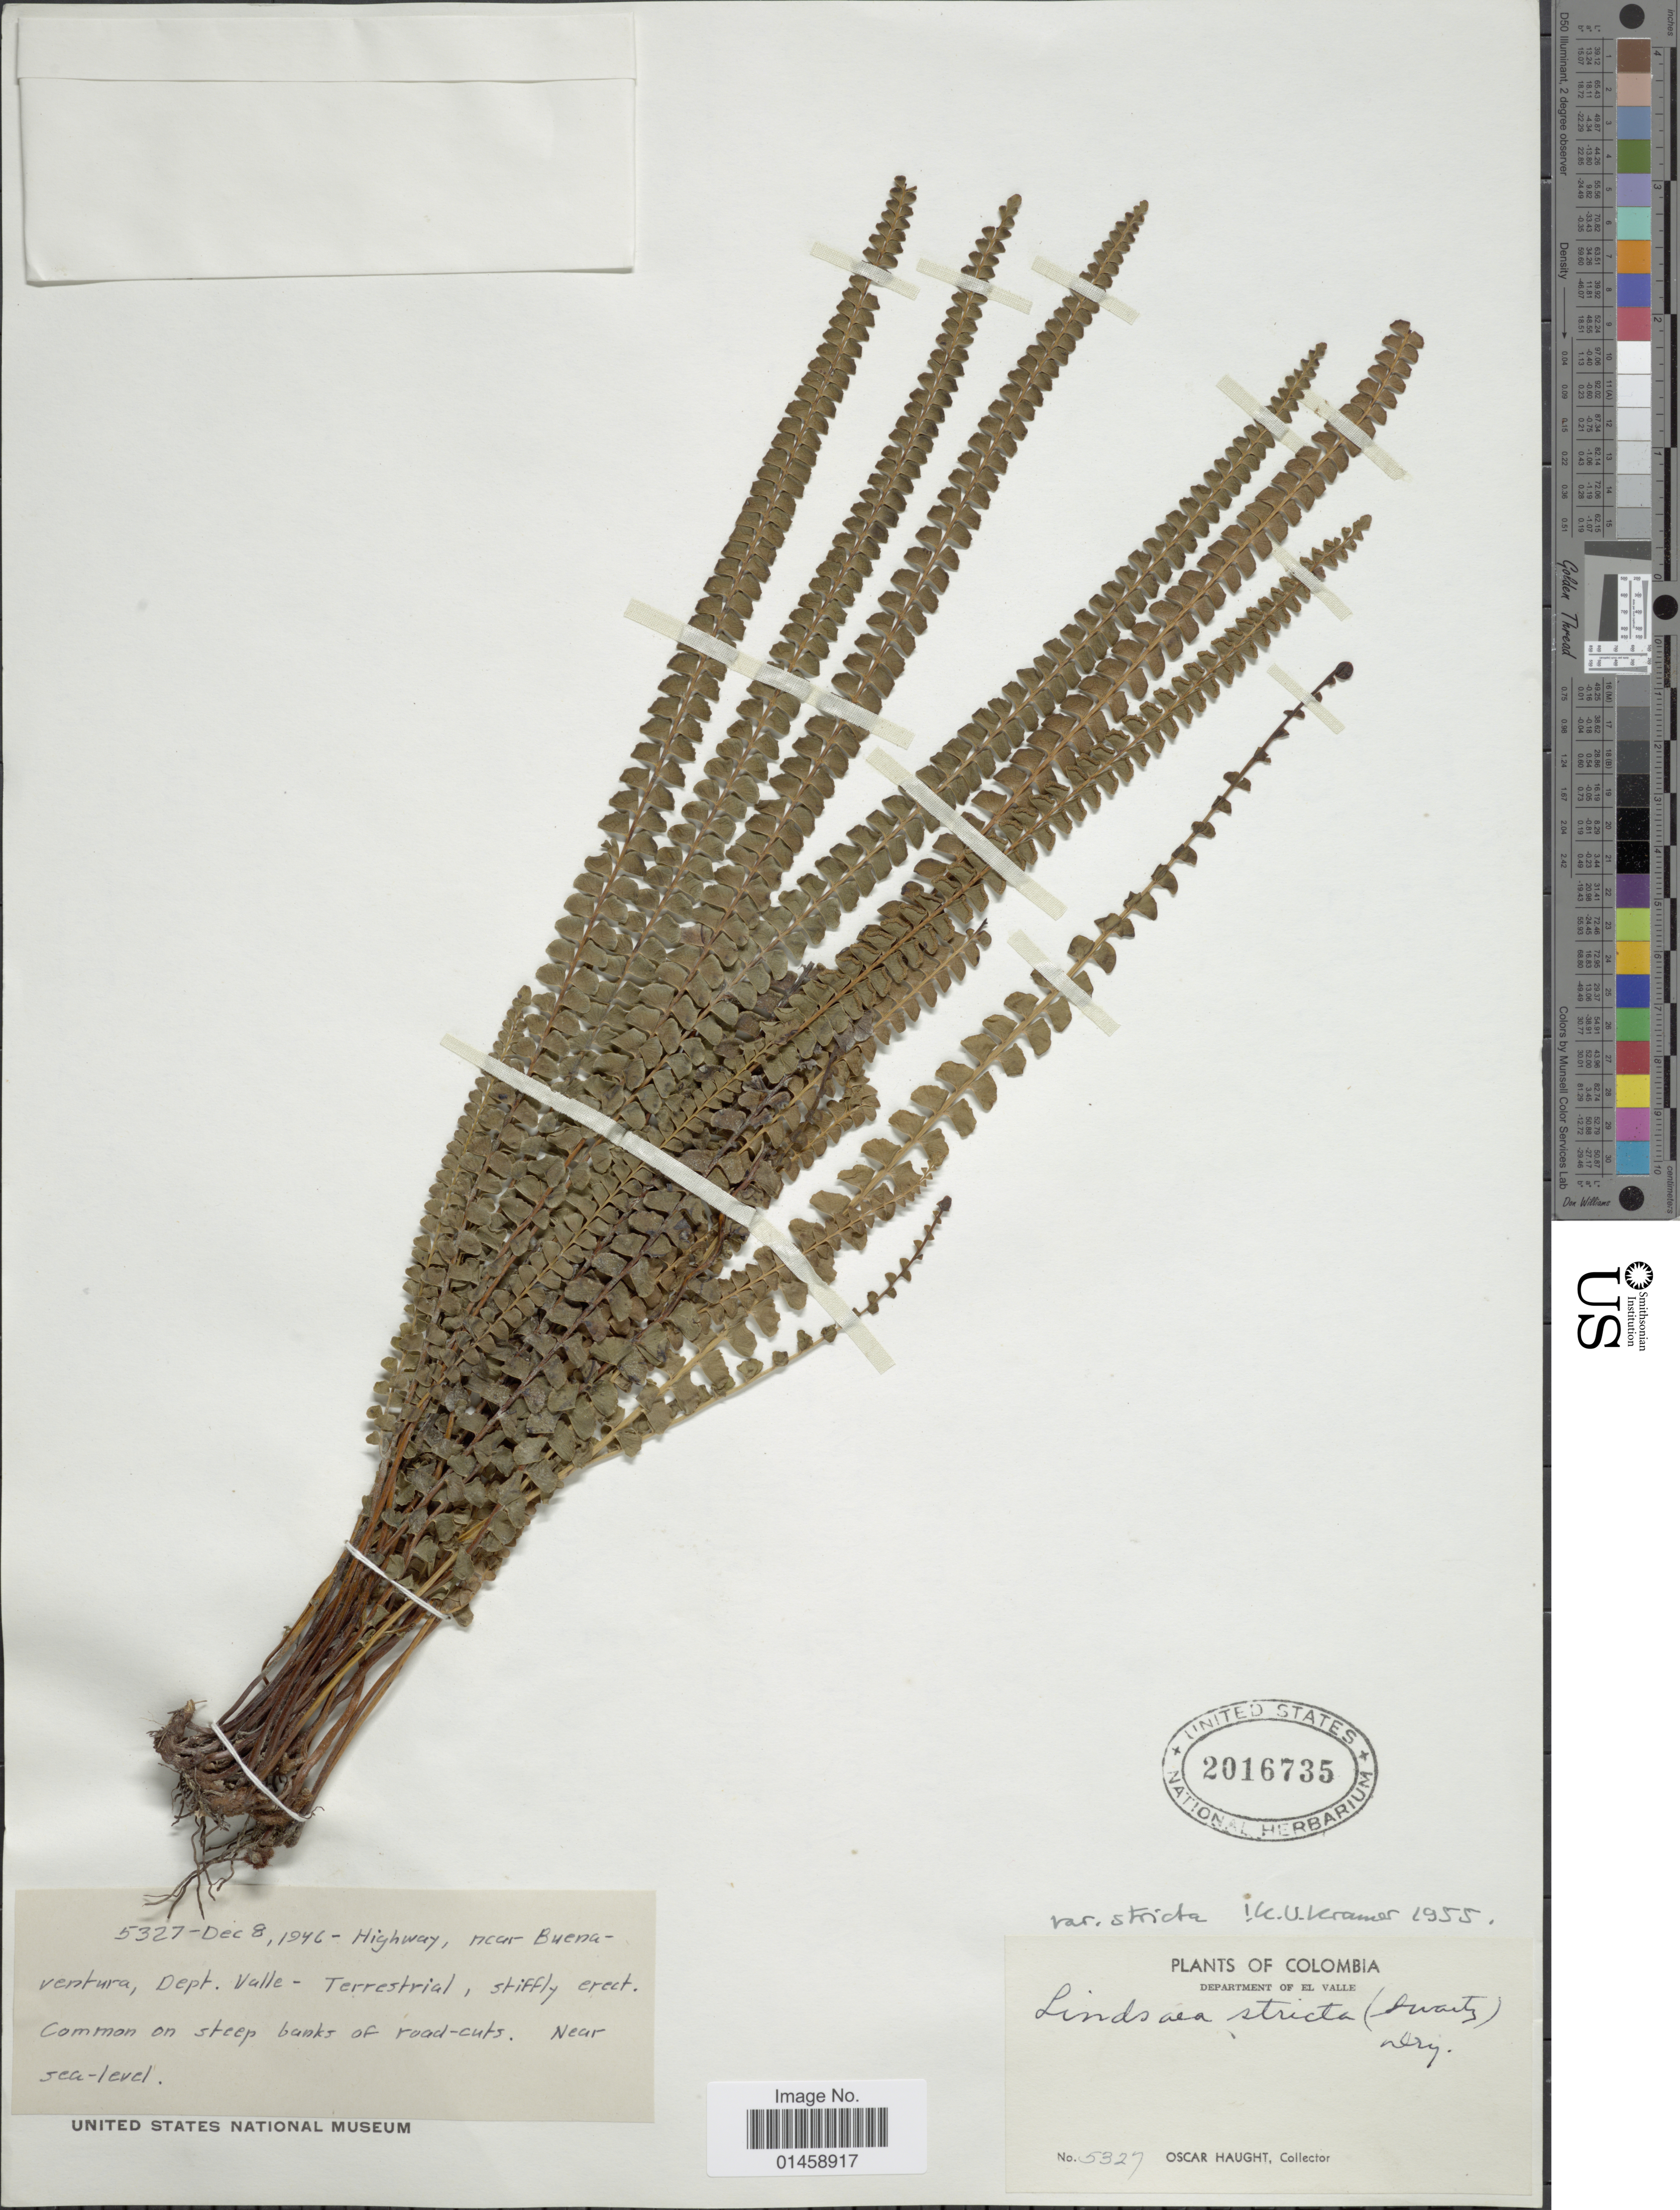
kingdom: Plantae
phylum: Tracheophyta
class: Polypodiopsida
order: Polypodiales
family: Lindsaeaceae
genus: Lindsaea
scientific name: Lindsaea stricta var. stricta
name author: (Sw.) Dryand.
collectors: O. L. Haught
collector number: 5327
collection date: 1946-12-08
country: Colombia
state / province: Valle del Cauca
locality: Highway, near Buena-Ventura, Dept. Valle-Terrestrial.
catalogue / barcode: US 2016735